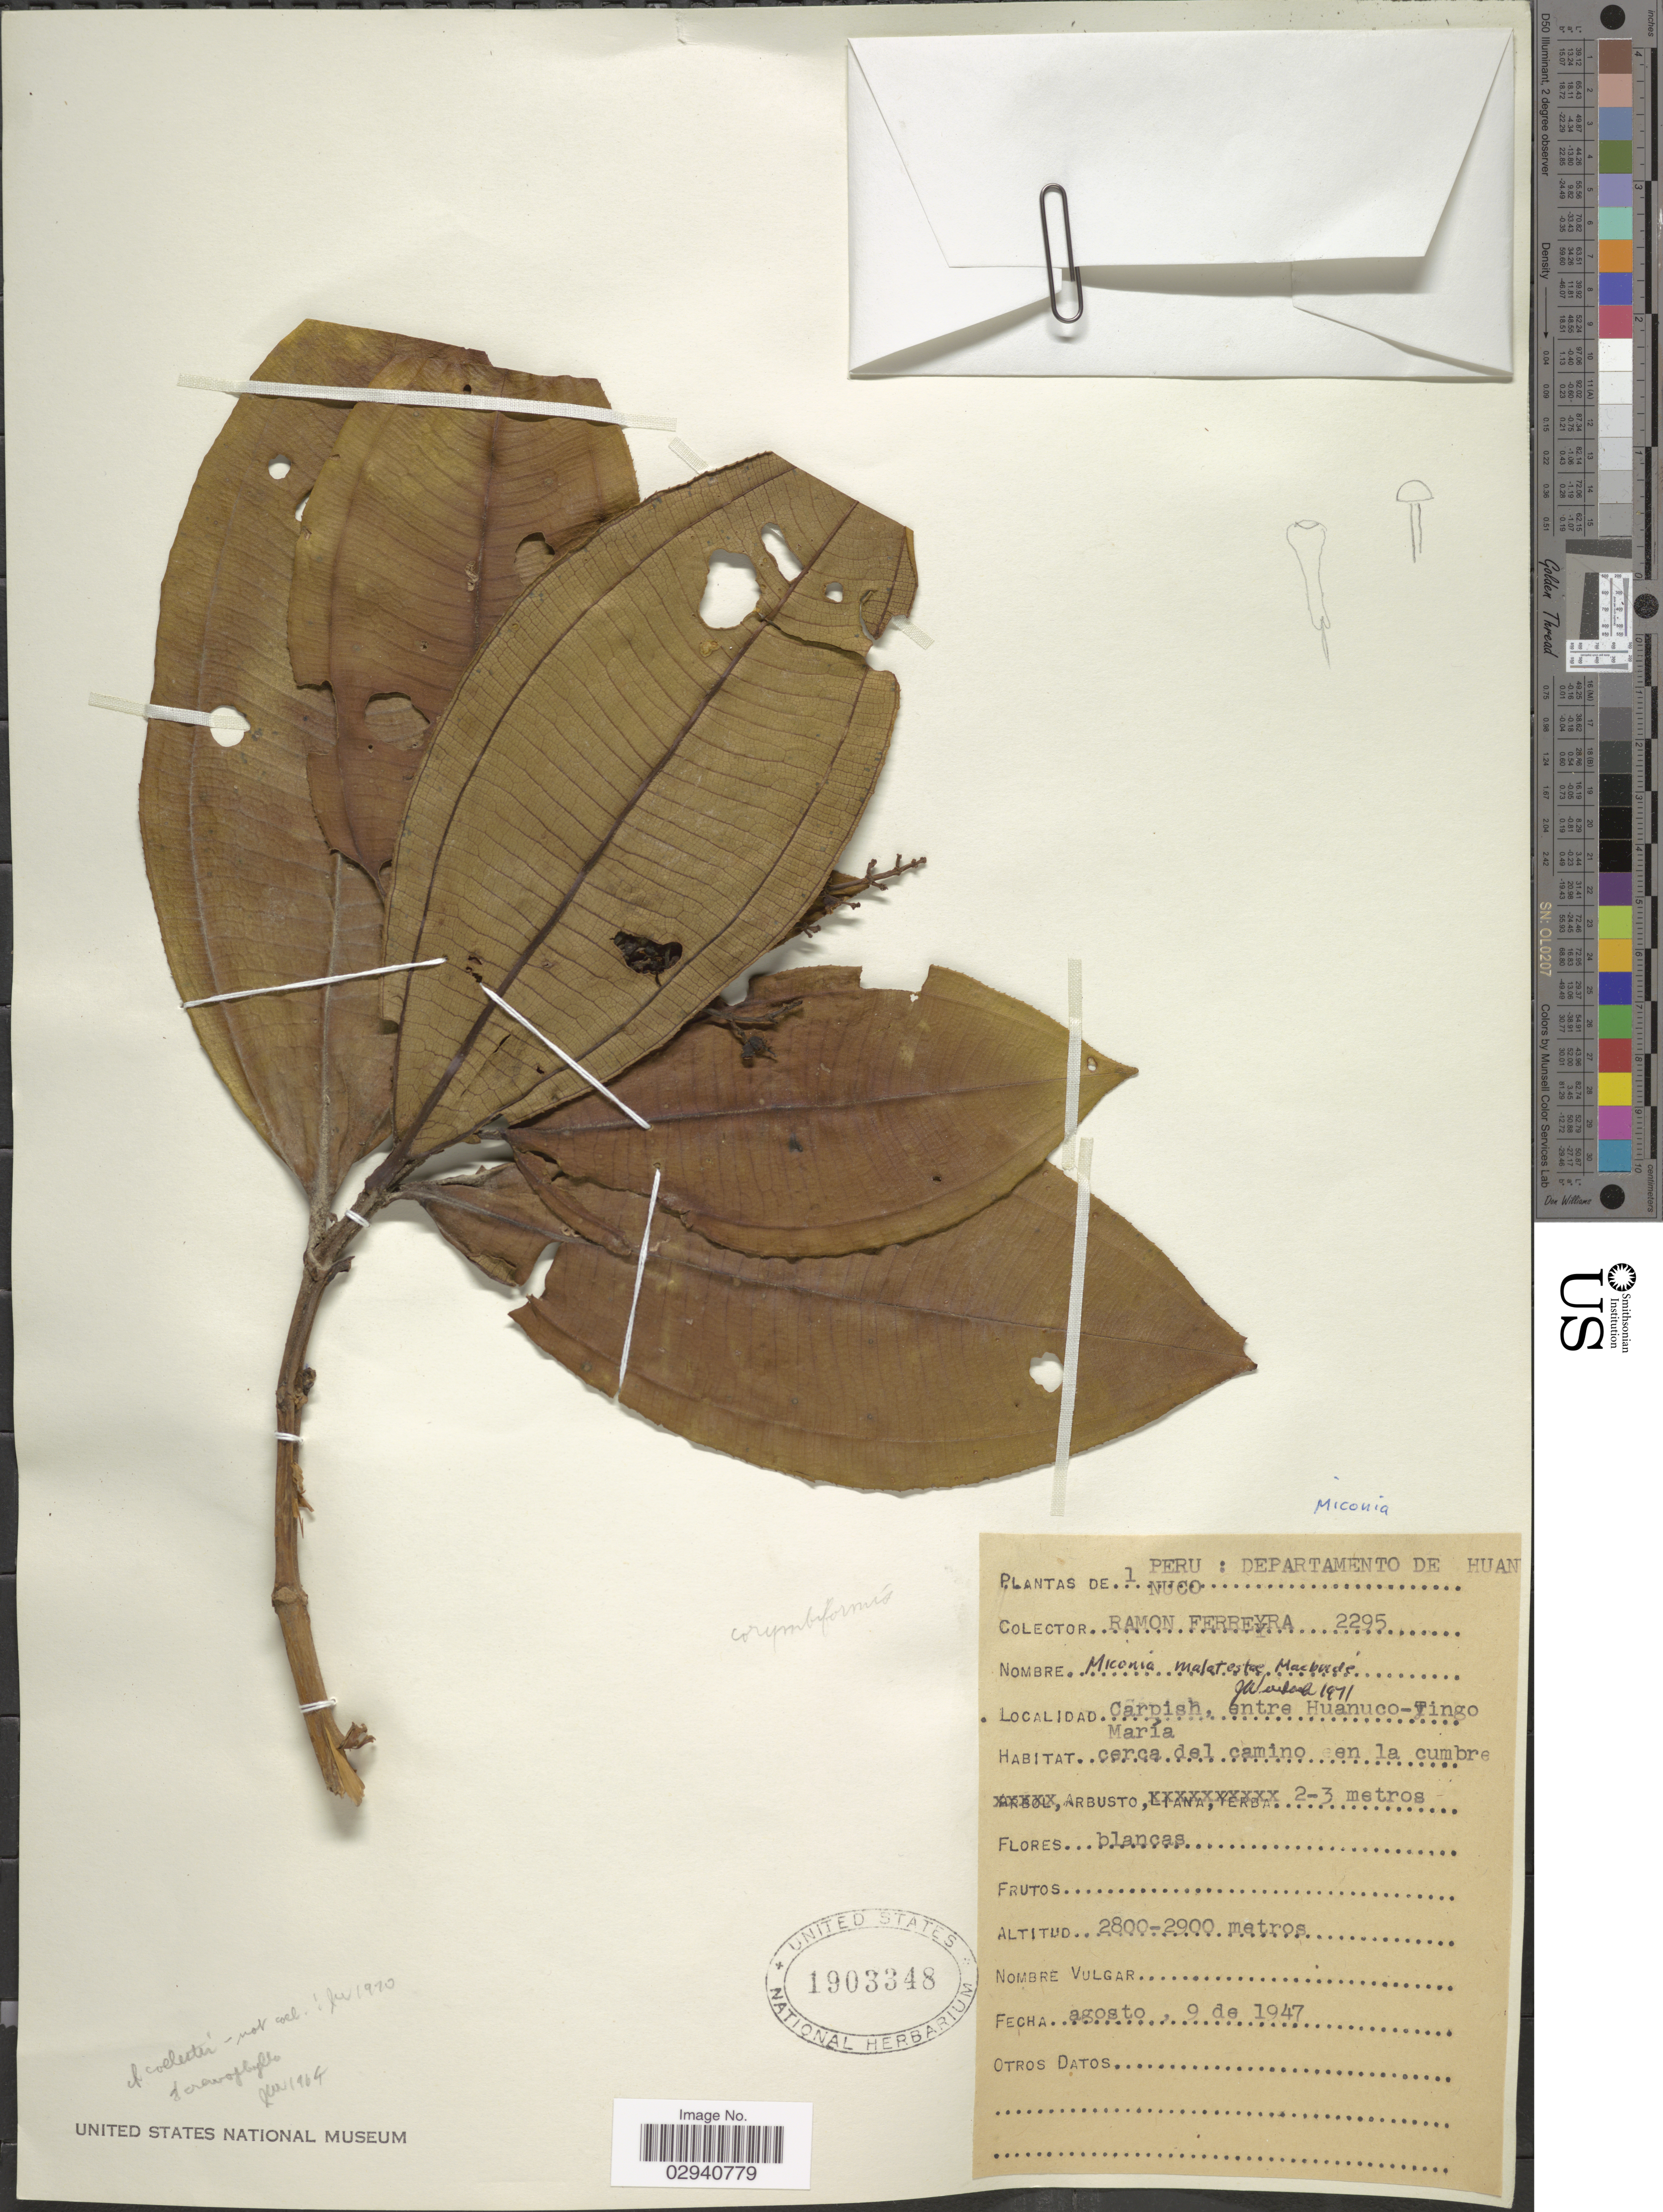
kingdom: Plantae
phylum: Tracheophyta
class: Magnoliopsida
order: Myrtales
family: Melastomataceae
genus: Miconia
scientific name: Miconia malatestae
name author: J.F. Macbr.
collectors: R. A. Ferreyra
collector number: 2295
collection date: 1947-08-09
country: Peru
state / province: Huánuco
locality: Departamento de Huanuco. Carpish, entre Huanuco-Tingo María.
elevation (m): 2800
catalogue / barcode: US 1903348